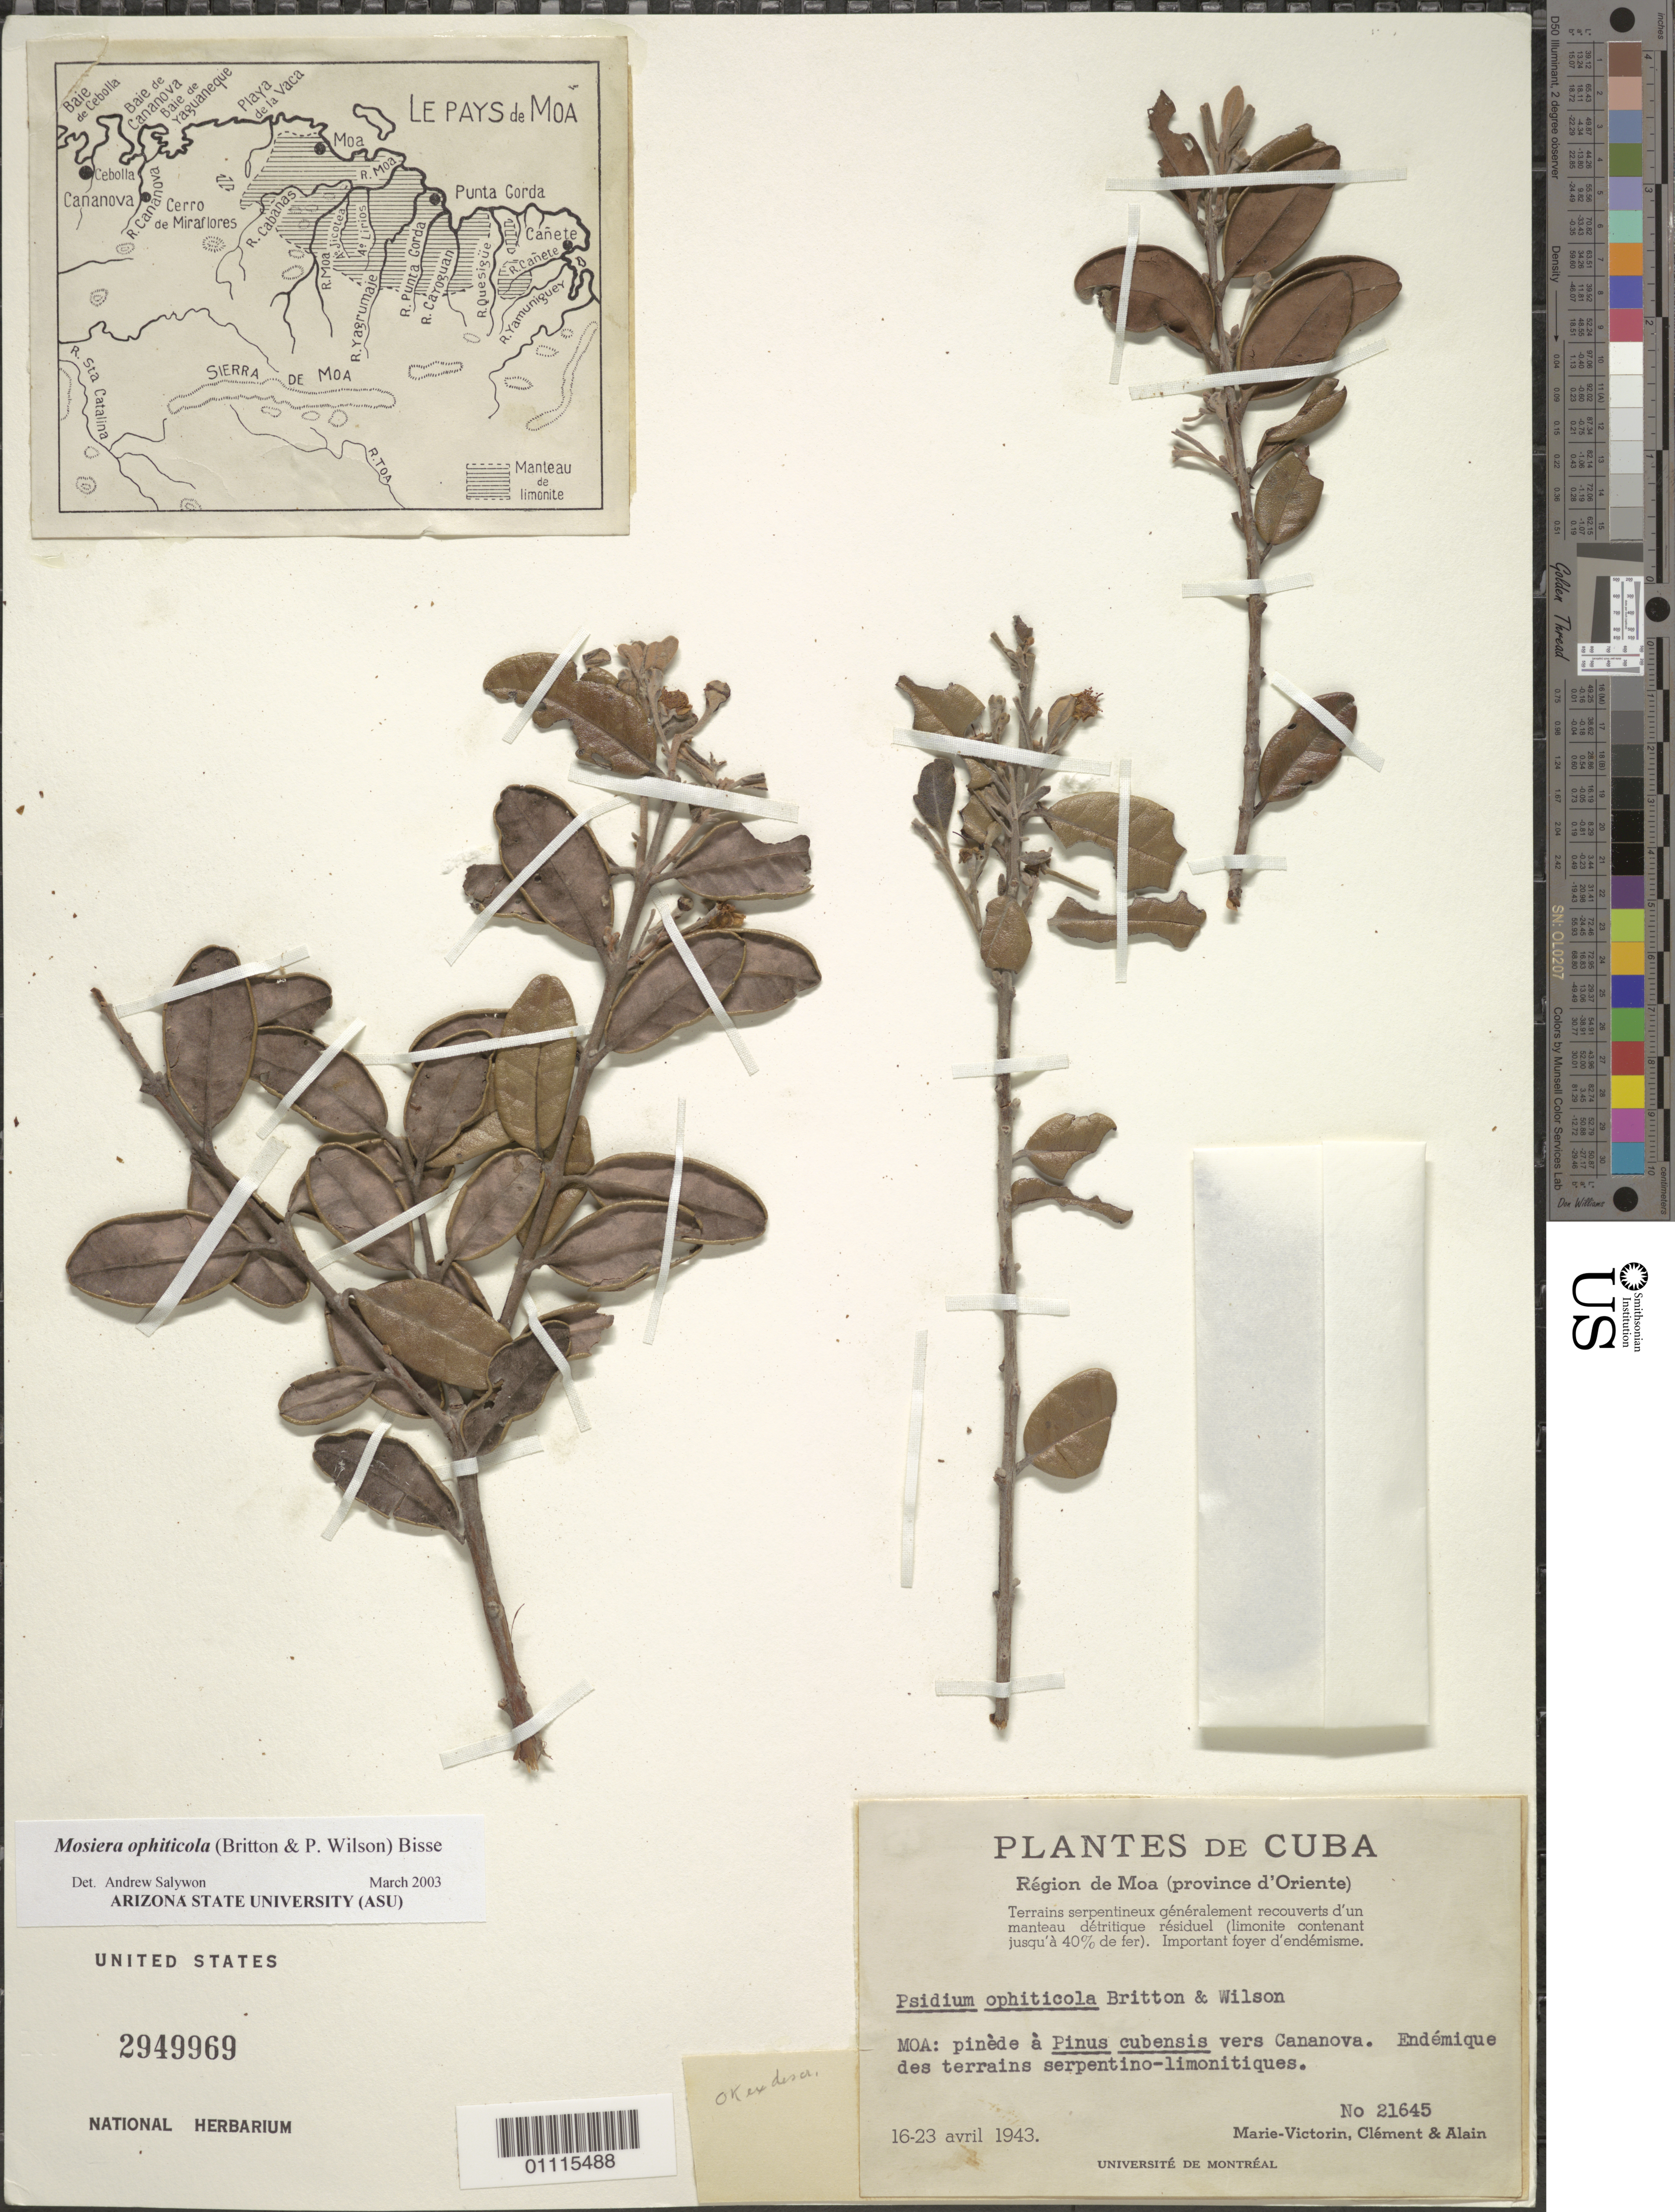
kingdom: Plantae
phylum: Tracheophyta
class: Magnoliopsida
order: Myrtales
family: Myrtaceae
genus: Mosiera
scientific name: Mosiera ophiticola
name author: (Britton & P. Wilson) Bisse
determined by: Salywon, A. M., (ASU)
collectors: Fr. Marie-Victorin, Bro. Clemente & A. H. Liogier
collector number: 21645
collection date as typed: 16 Apr 1943 to 23 Apr 1943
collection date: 1943-04-16/1943-04-23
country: Cuba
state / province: Holguín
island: Cuba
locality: Moa, Cananova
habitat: Terrains serpentineaux généalment ecouverts d'un manteau détritique résiduel (limonitecontenant jusqu'à 40% de fer)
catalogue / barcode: US 2949969